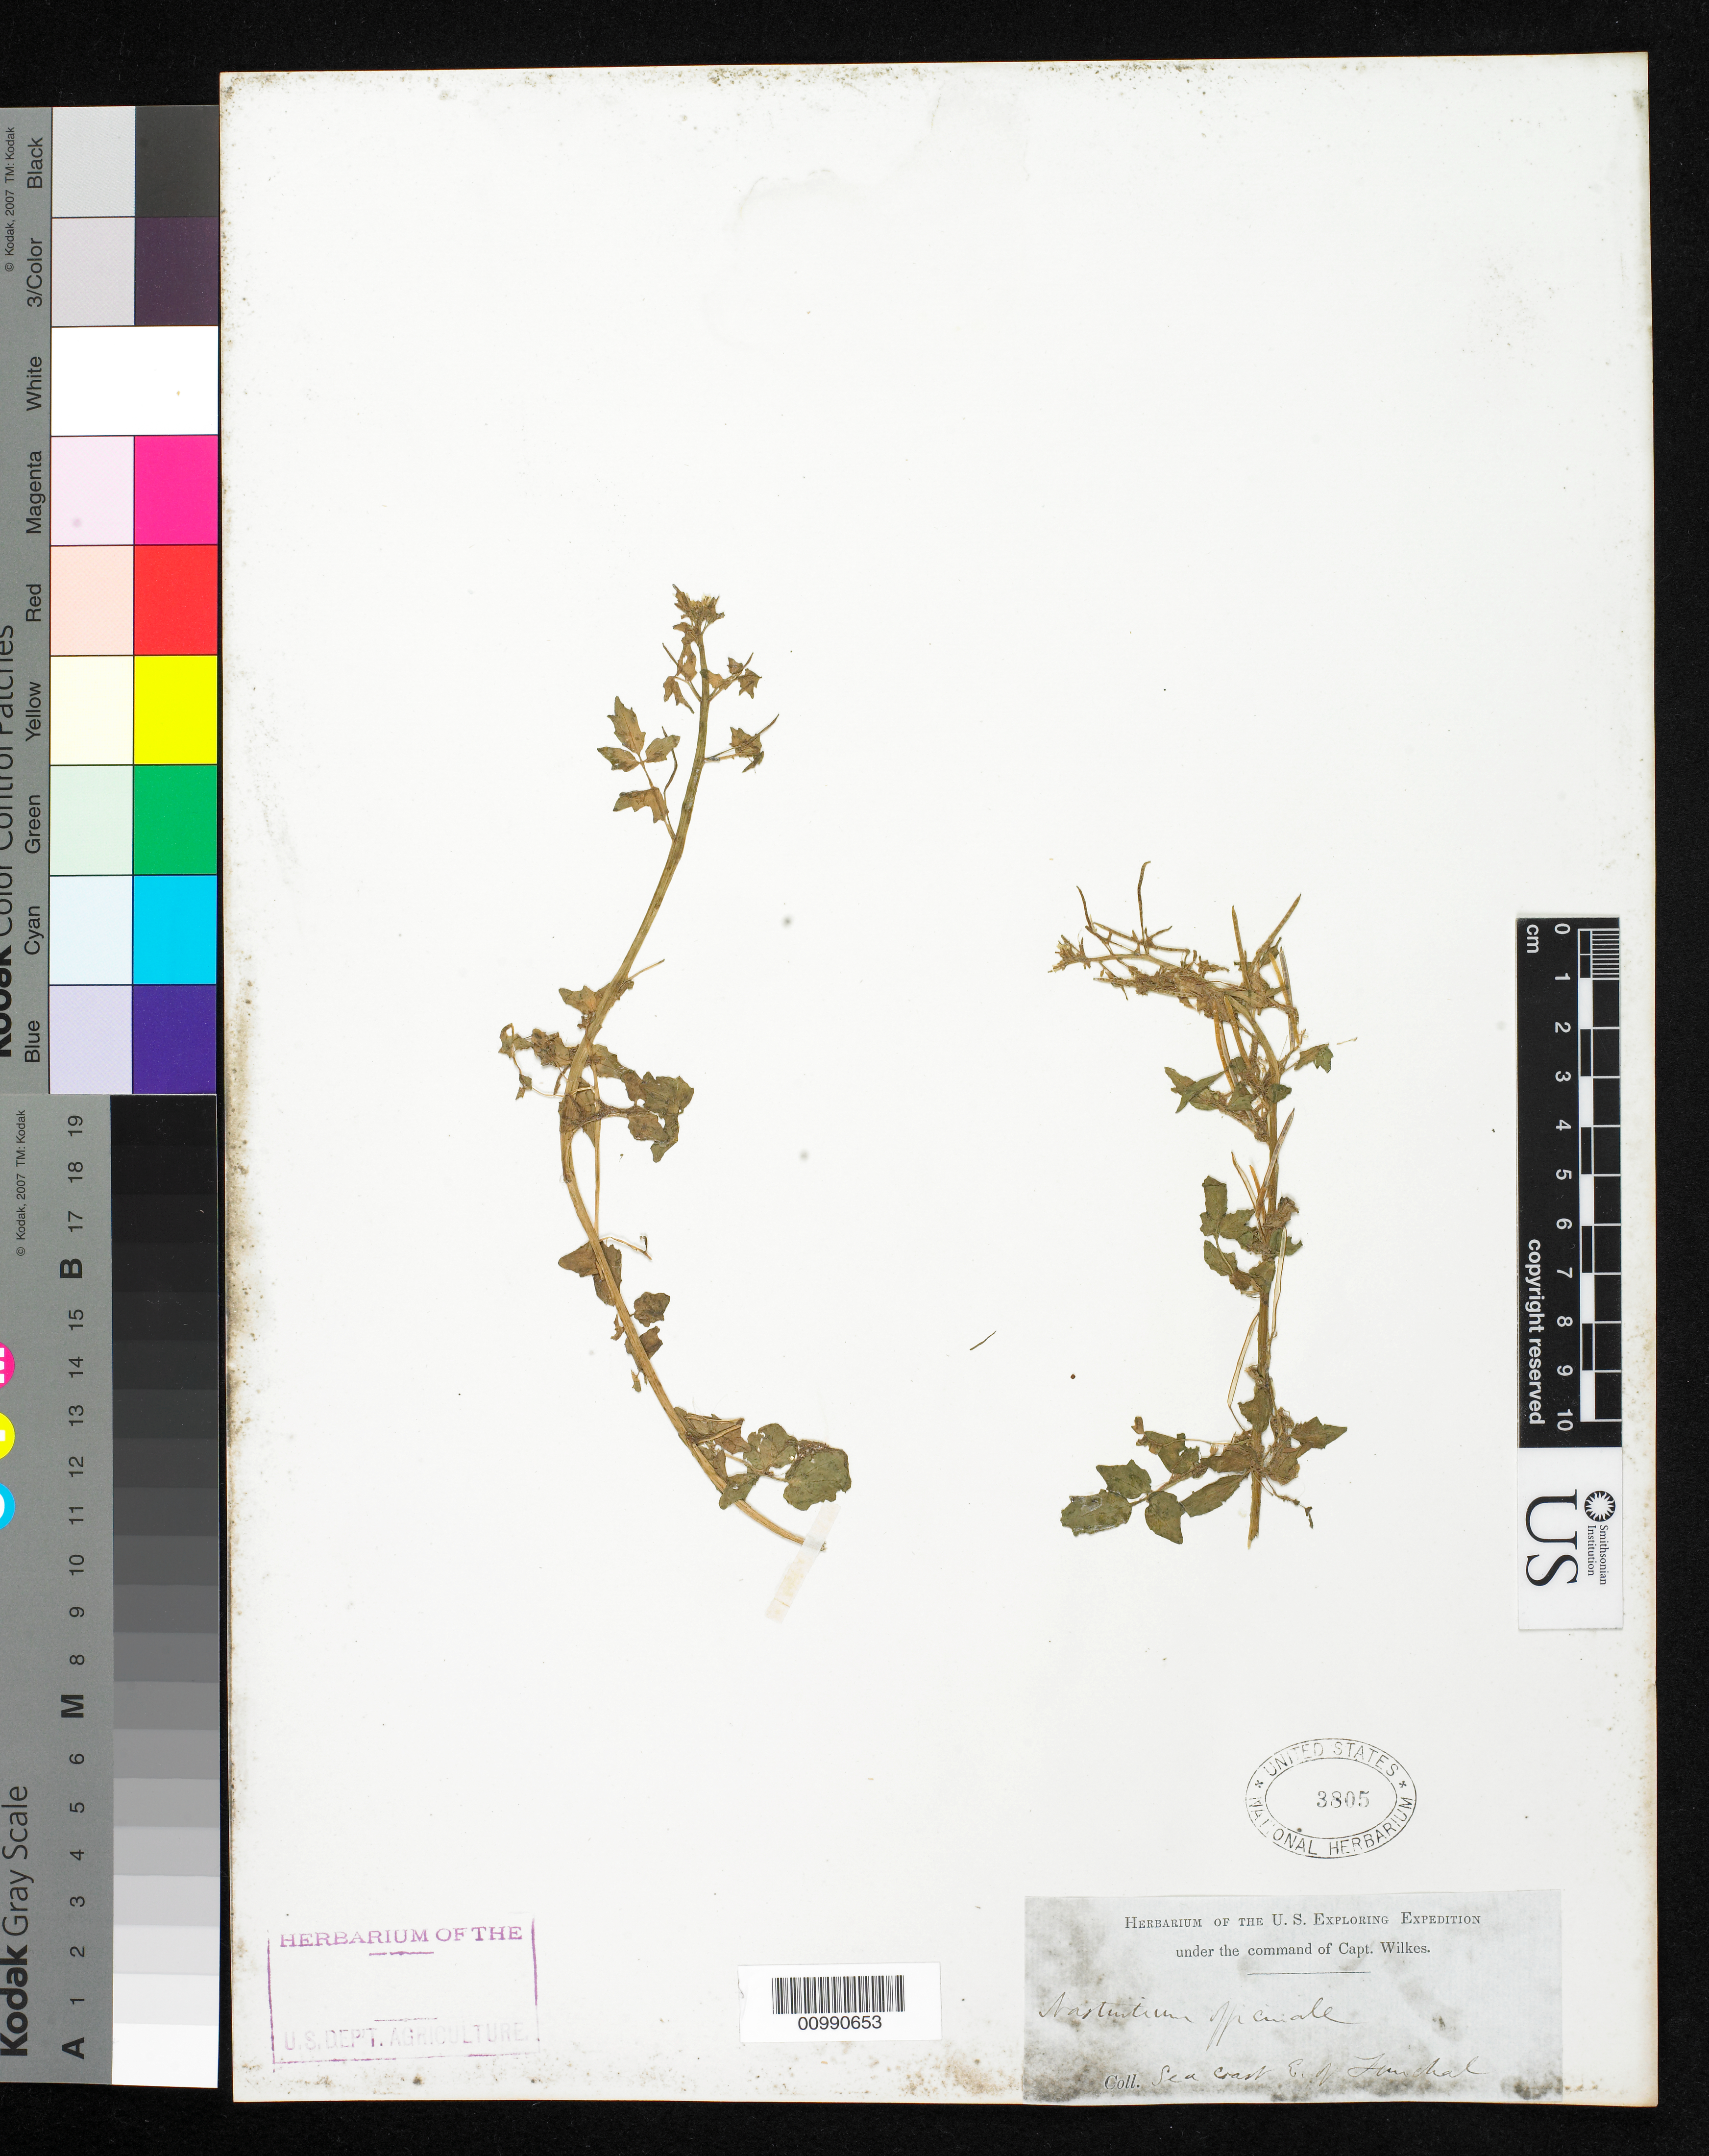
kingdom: Plantae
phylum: Tracheophyta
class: Magnoliopsida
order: Brassicales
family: Brassicaceae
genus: Nasturtium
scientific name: Nasturtium officinale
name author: R. Br.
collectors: Wilkes Explor. Exped.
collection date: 1838/1842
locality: Sea Crest E. of Fundal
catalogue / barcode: US 3805